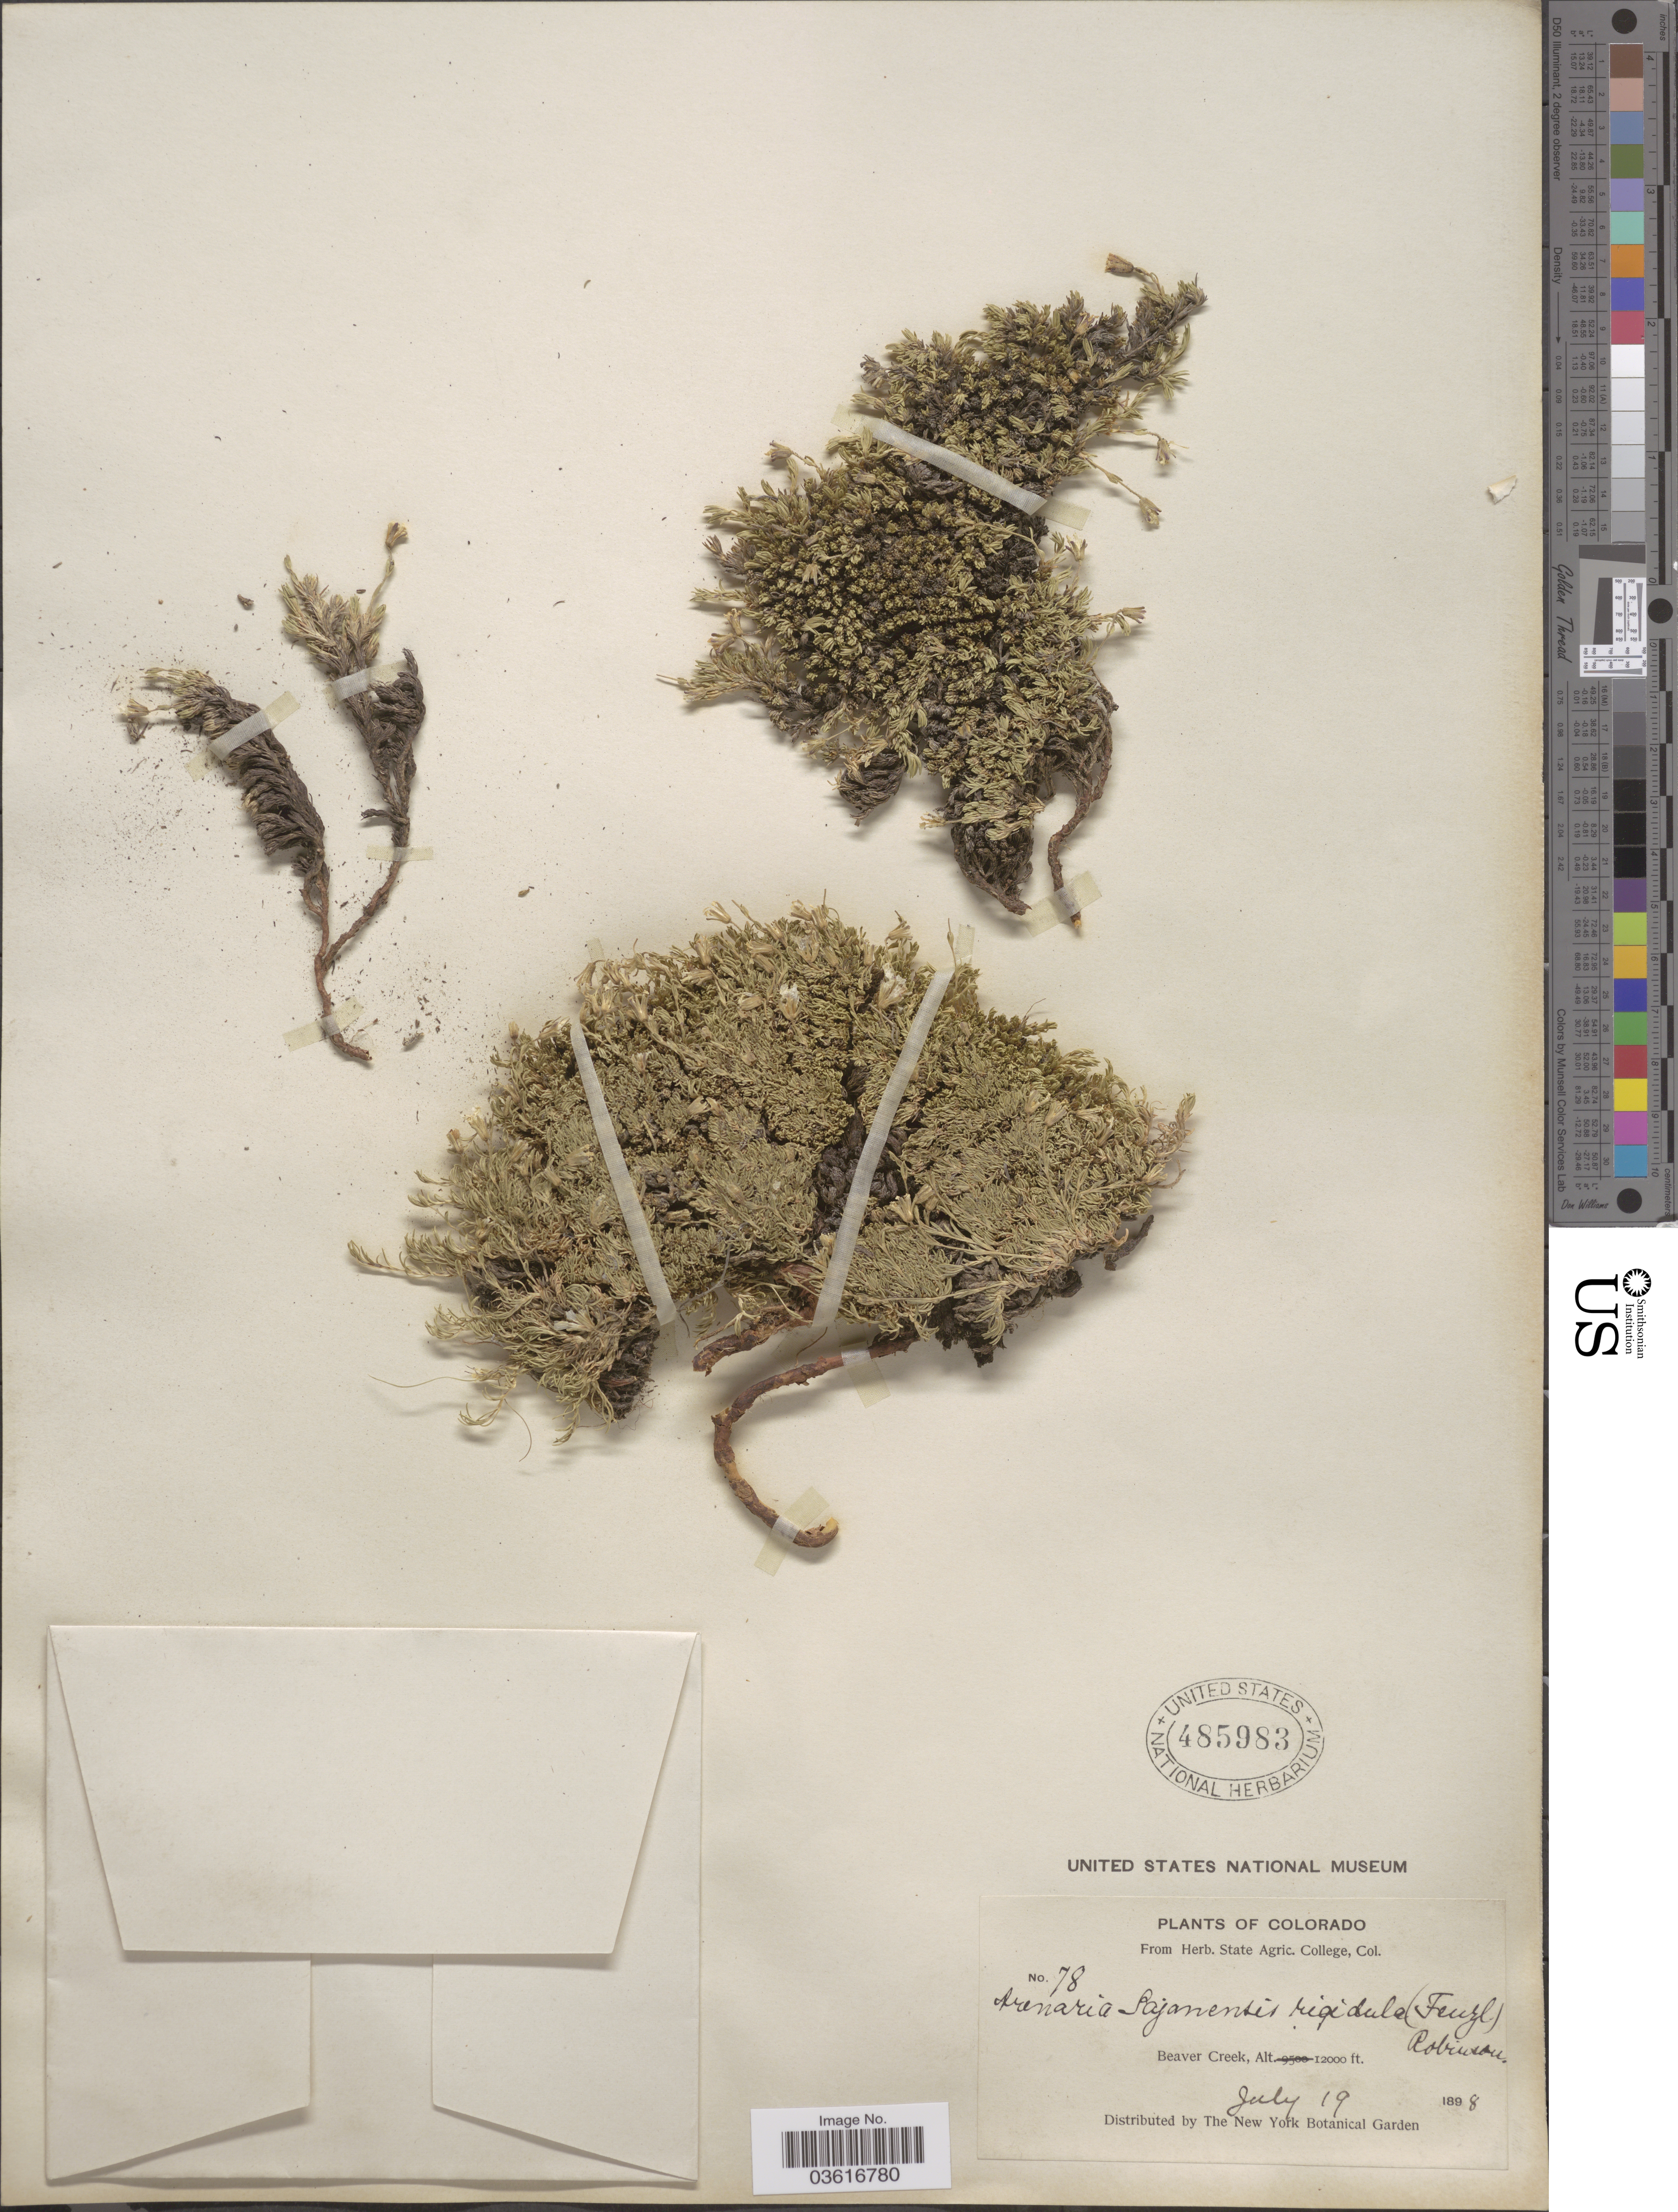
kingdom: Plantae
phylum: Tracheophyta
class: Magnoliopsida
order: Caryophyllales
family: Caryophyllaceae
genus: Cherleria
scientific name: Cherleria obtusiloba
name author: (Rydb.) A.J. Moore & Dillenb.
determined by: Strong, M. T., (US), Smithsonian Institution - National Museum of Natural History (UNITED STATES)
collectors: ex herb. State Agric. College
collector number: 78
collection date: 1898-07-19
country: United States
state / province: Colorado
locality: Beaver Creek.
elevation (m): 3658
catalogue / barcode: US 485983